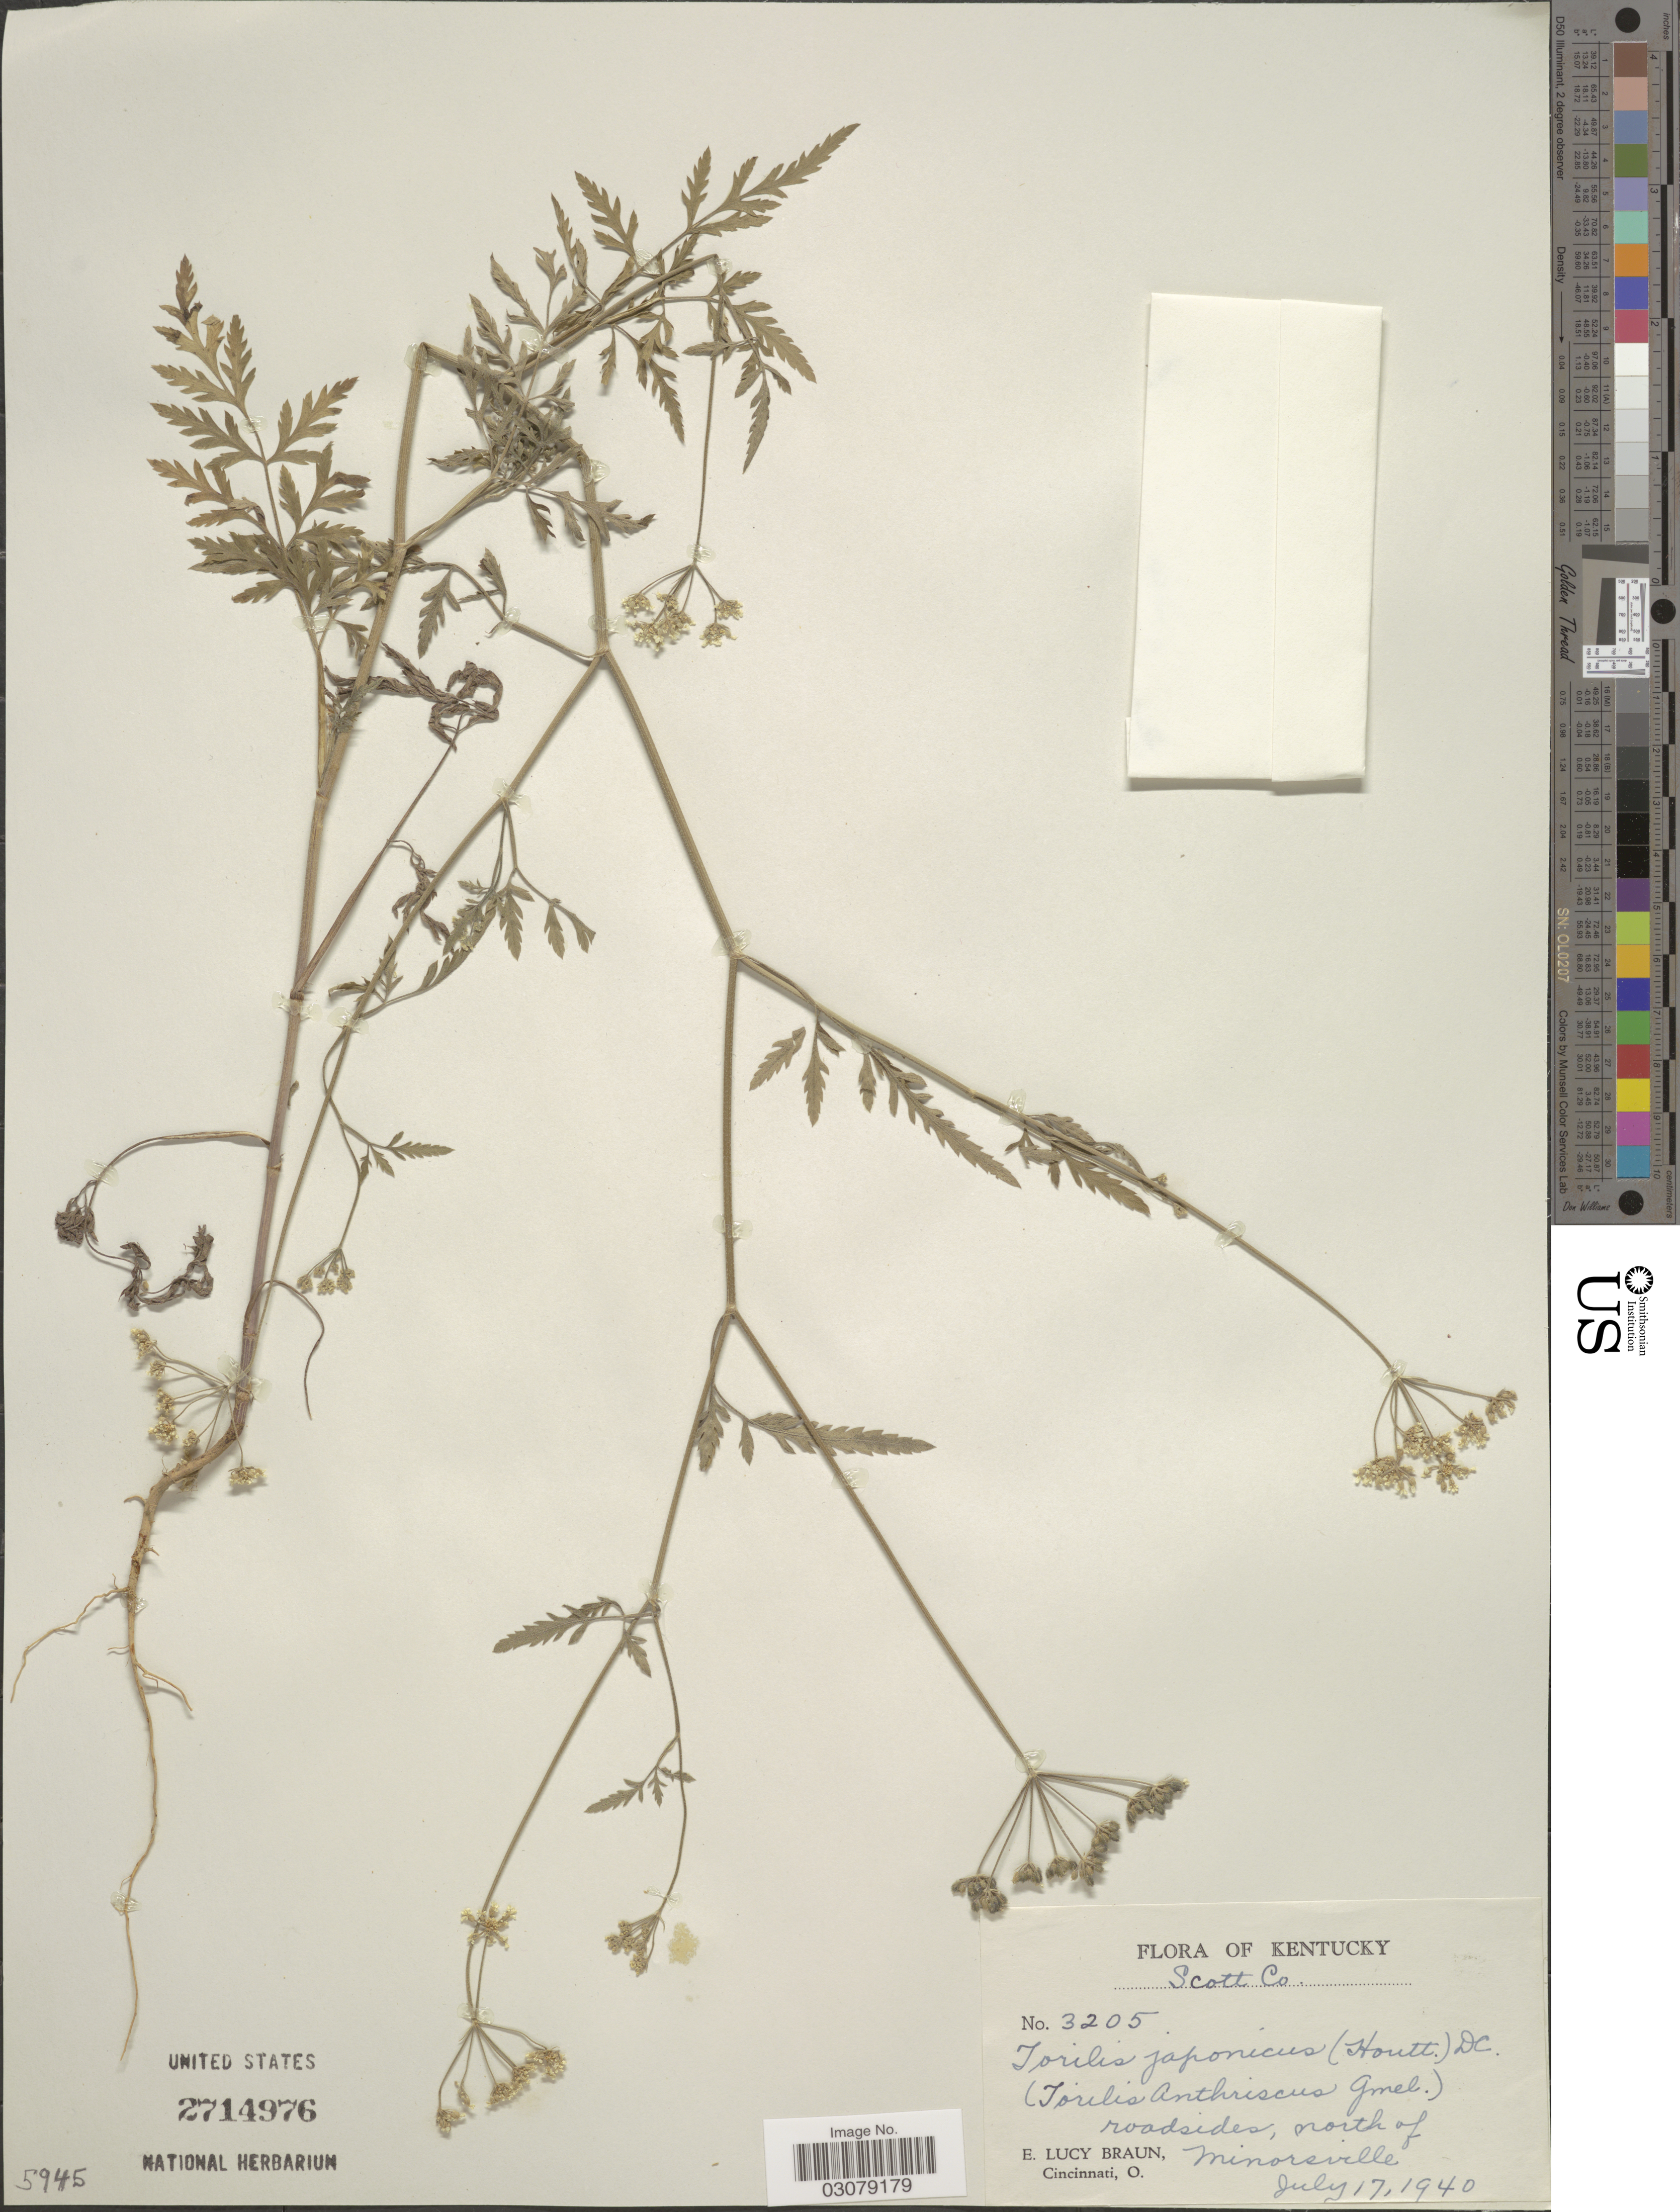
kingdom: Plantae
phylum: Tracheophyta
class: Magnoliopsida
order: Apiales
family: Apiaceae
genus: Torilis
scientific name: Torilis japonica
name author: (Houtt.) DC.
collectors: E. L. Braun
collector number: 3205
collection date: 1940-07-17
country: United States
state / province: Kentucky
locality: Scott Co. North of Minorsville.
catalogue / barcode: US 2714976